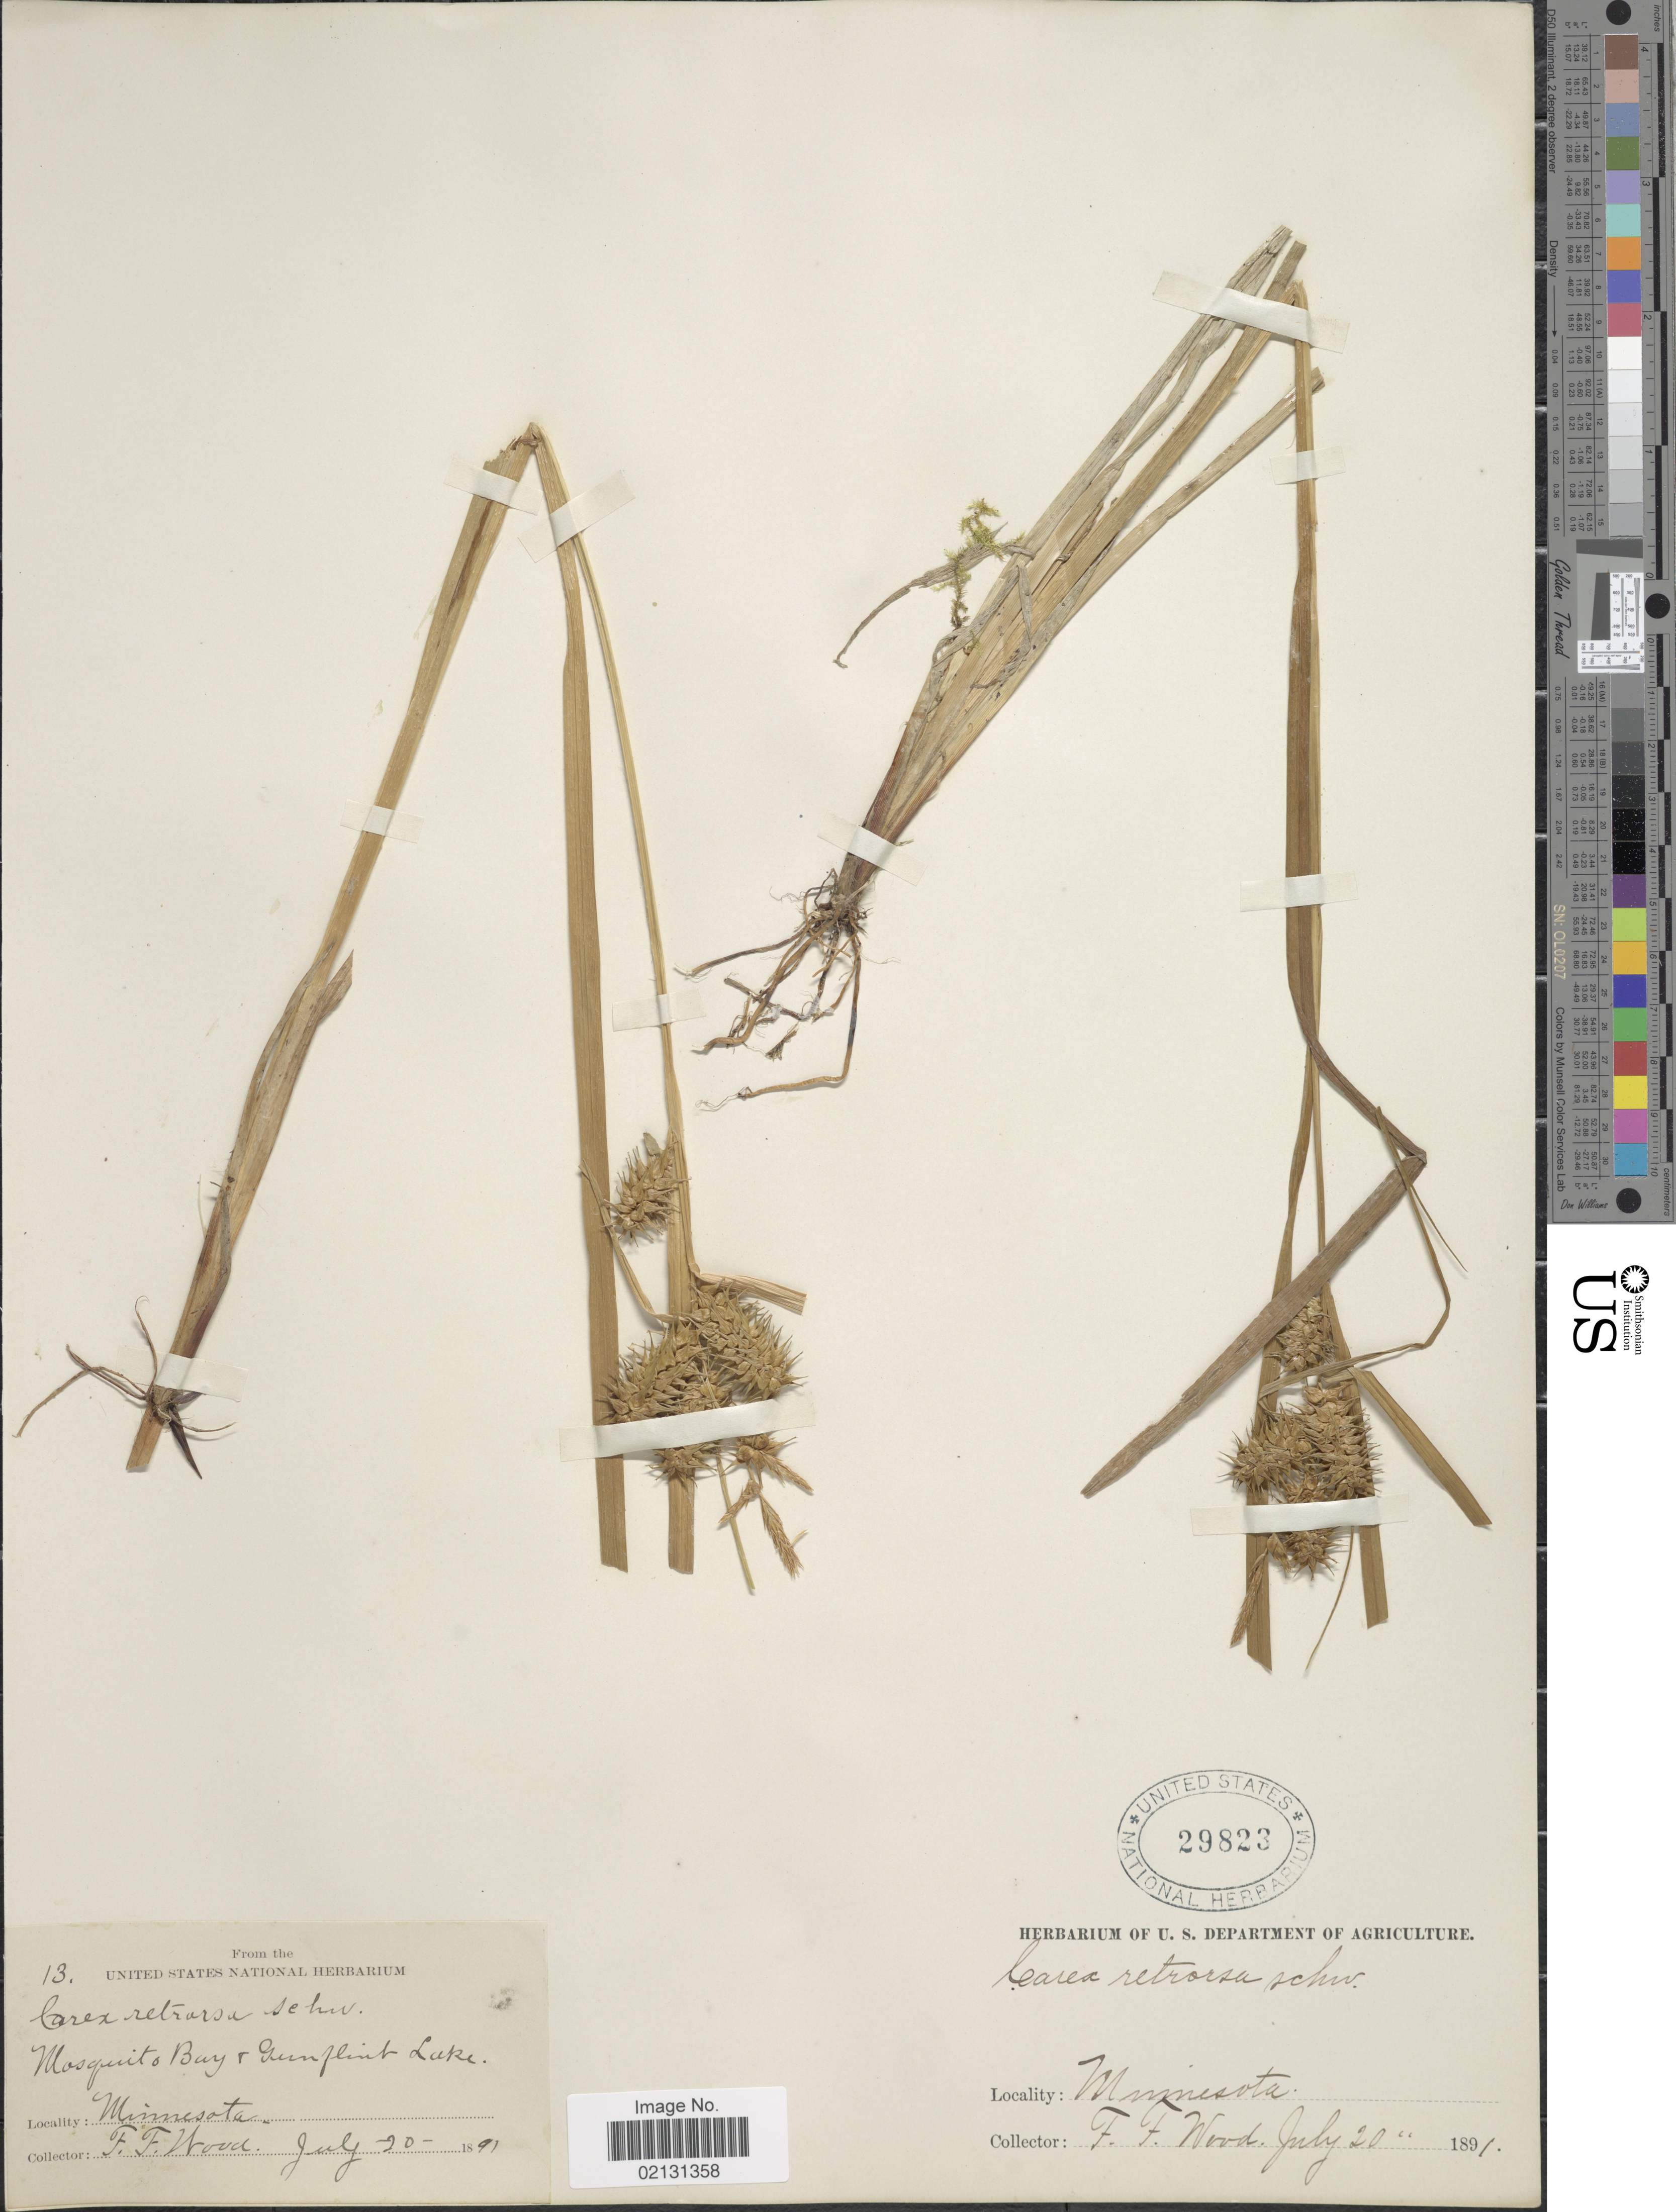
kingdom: Plantae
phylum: Tracheophyta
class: Liliopsida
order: Poales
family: Cyperaceae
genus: Carex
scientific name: Carex retrorsa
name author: Schwein.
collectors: F. Wood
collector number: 13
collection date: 1891-07-20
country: United States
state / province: Minnesota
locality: Mosquito Bay + Gunflint Lake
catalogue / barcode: US 29823